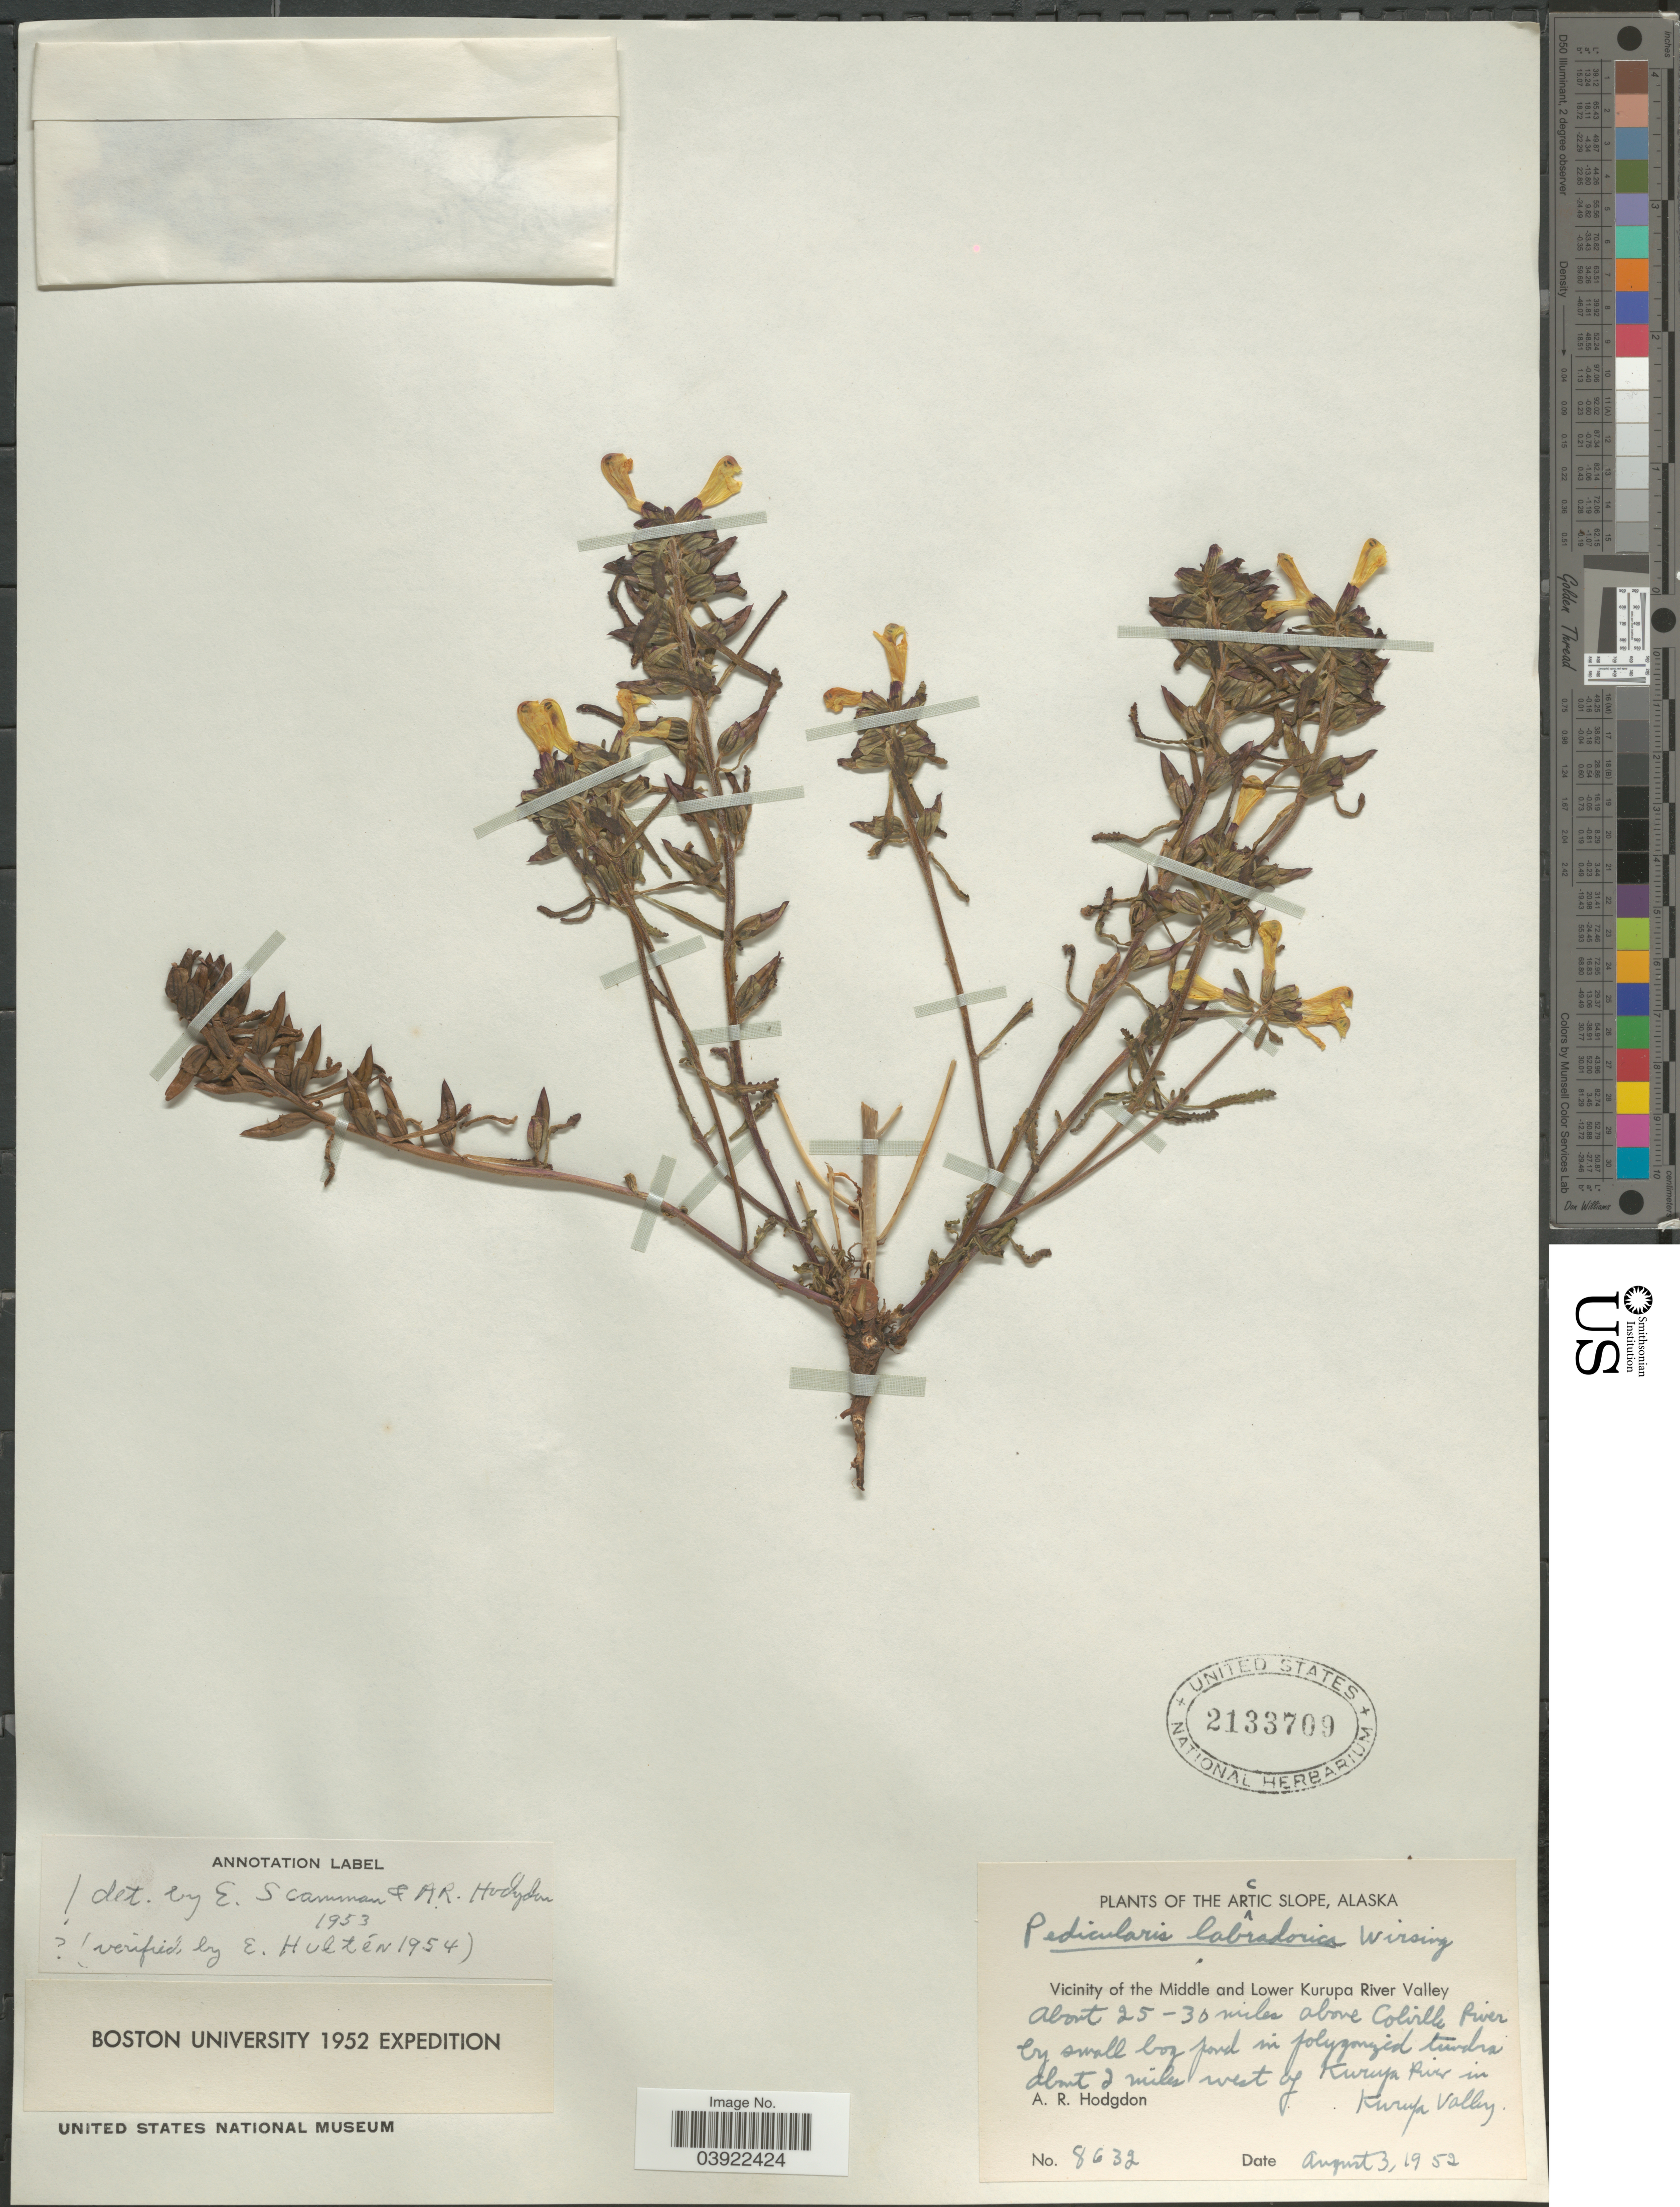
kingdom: Plantae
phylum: Tracheophyta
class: Magnoliopsida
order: Lamiales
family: Orobanchaceae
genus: Pedicularis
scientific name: Pedicularis labradorica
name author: Wirsing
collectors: A. R. Hodgdon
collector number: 8632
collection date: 1952-08-03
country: United States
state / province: Alaska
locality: The Arctic Slope. Vicinity of the Middle and Lower Kurupa River Valley about 25-30 miles above Colville River. Tundra about 2 miles west of Kurupa River in Kurupa Valley.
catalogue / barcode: US 2133709